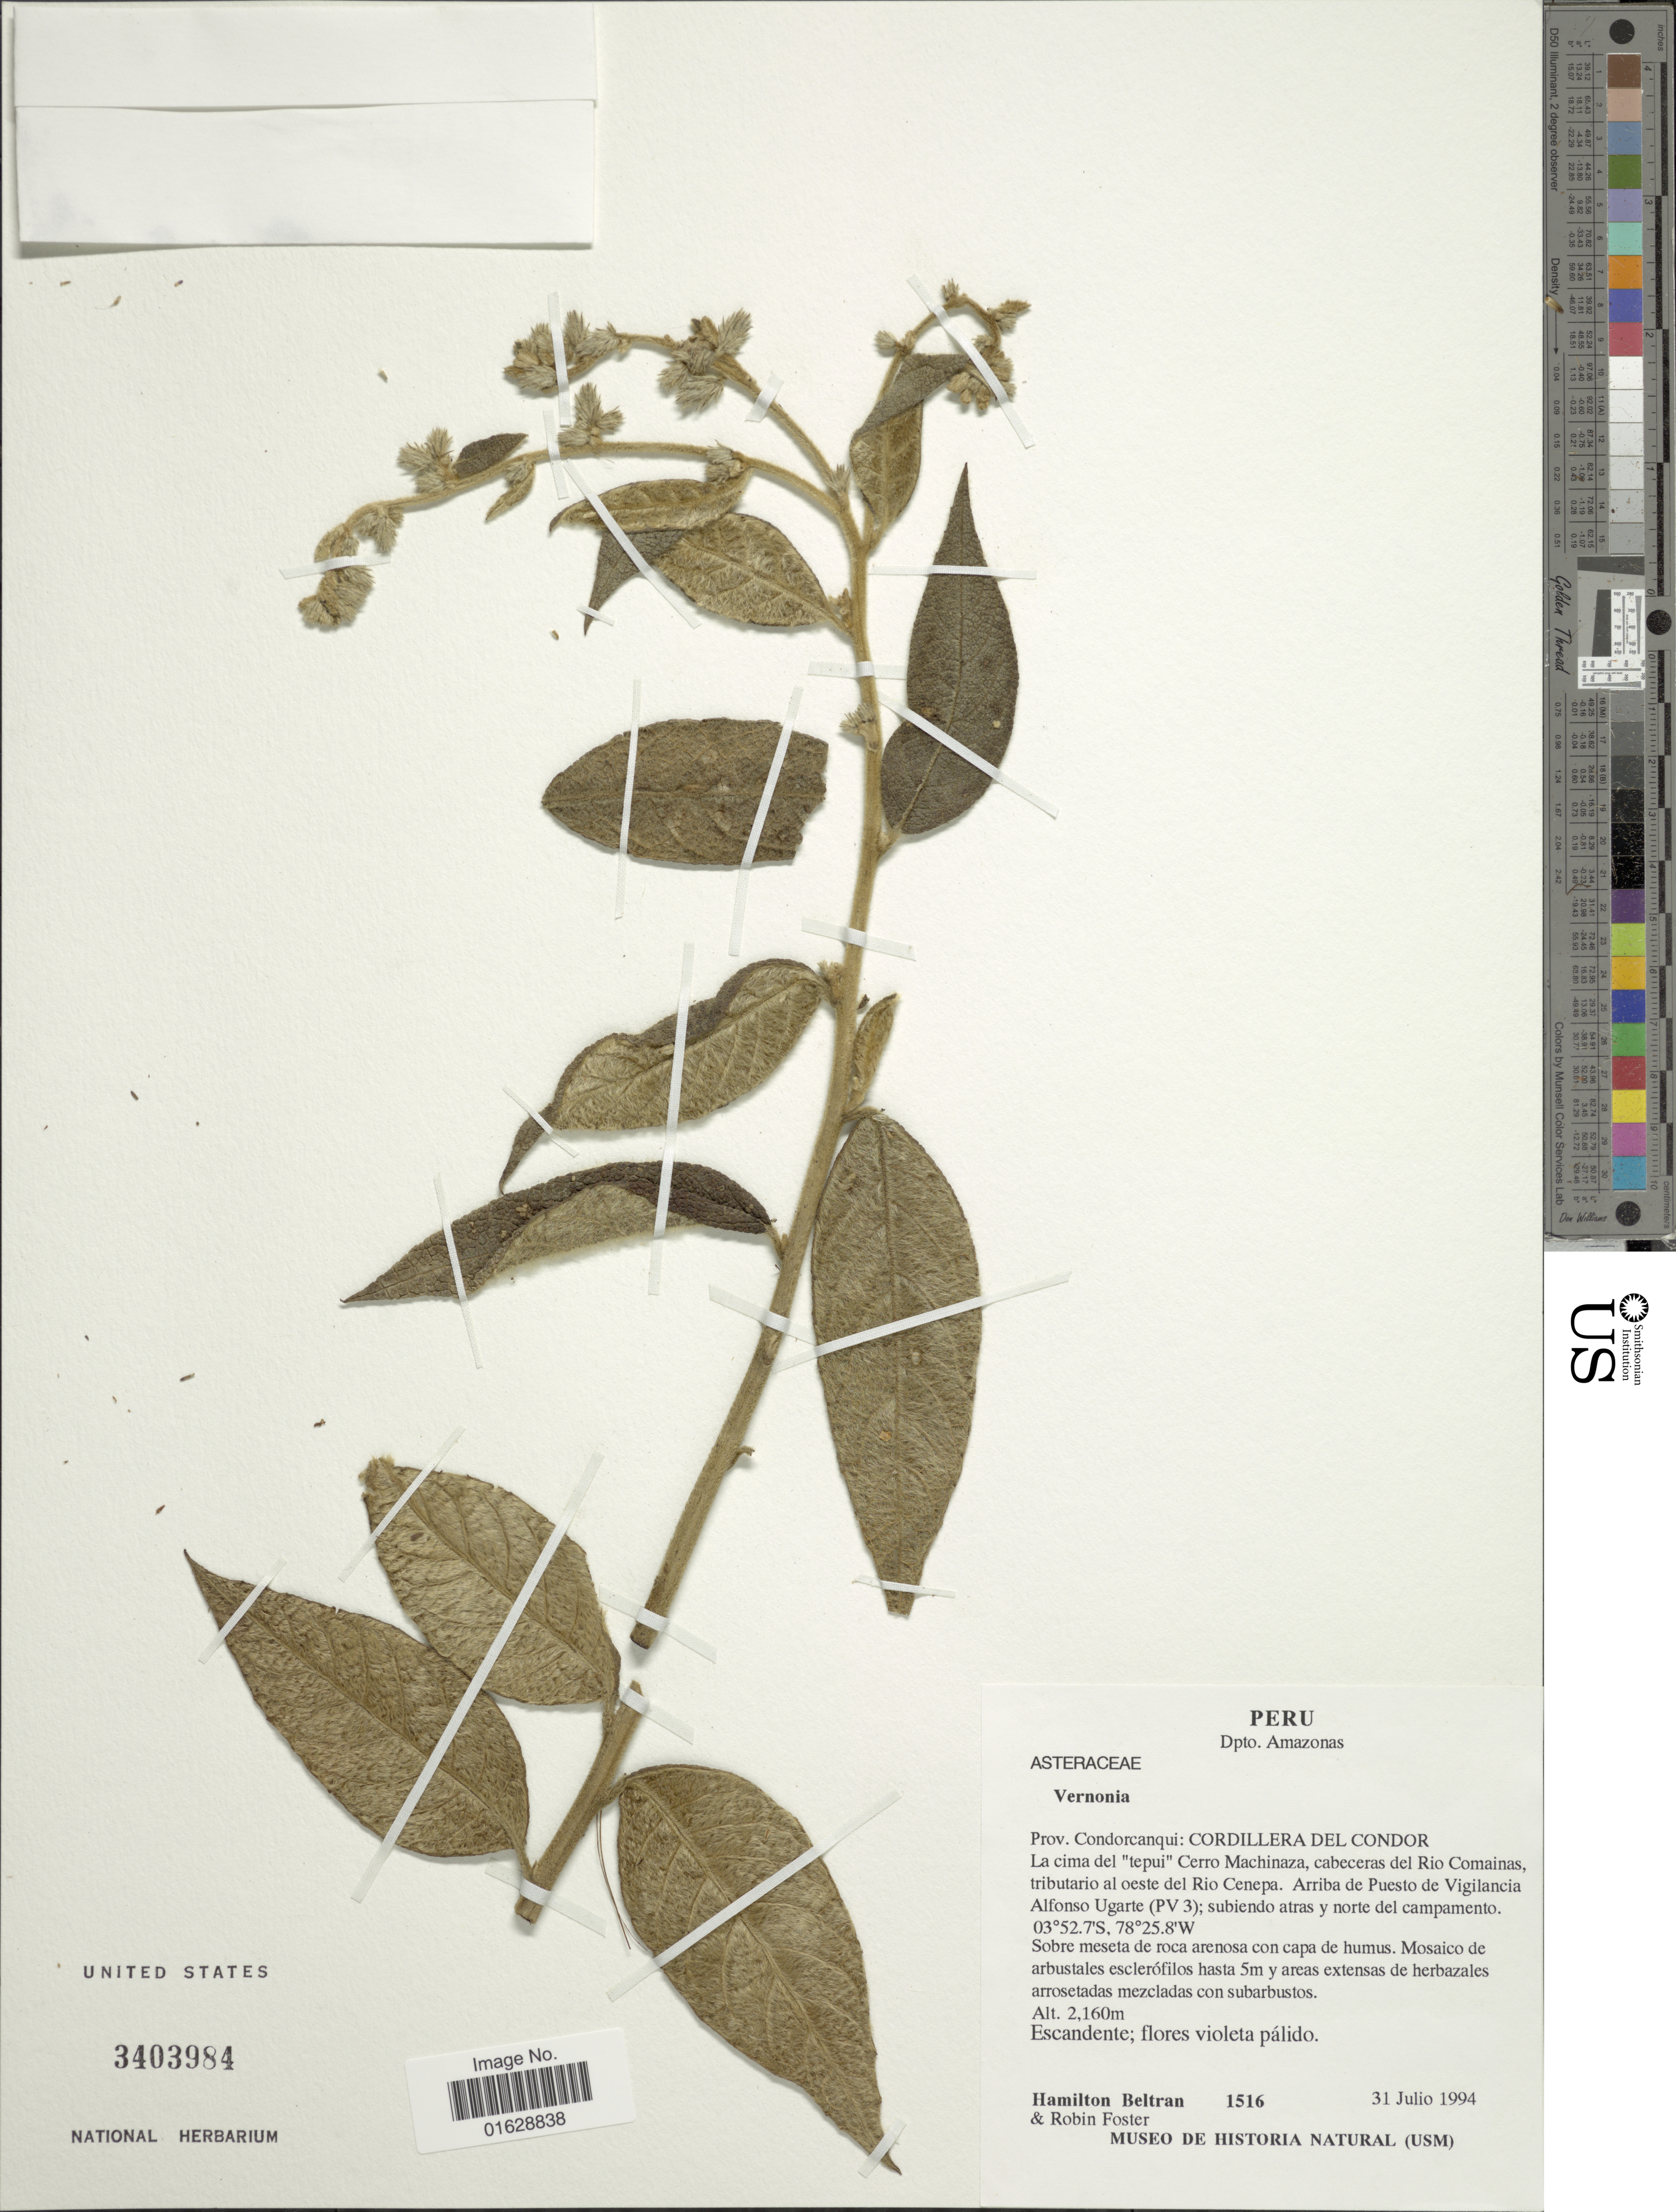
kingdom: Plantae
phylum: Tracheophyta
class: Magnoliopsida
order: Asterales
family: Asteraceae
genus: Lepidaploa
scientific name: Lepidaploa fieldiana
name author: (Gleason) H. Rob.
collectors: H. Beltran & R. B. Foster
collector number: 1516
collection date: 1994-07-31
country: Peru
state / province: Amazonas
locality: Dpto. Amazonas. Prov. Condorcanqui: Cordillera del Condor. La cima del 'tepui' Cerro Machinaza, cabeceras del Rio Comainas, tributario al oeste del Rio Cenepa. Arriba de Puesto de Vigilancia Alfonso Ugarte (PV 3); subiendo atras y norte del campamento.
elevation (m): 2160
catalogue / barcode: US 3403984